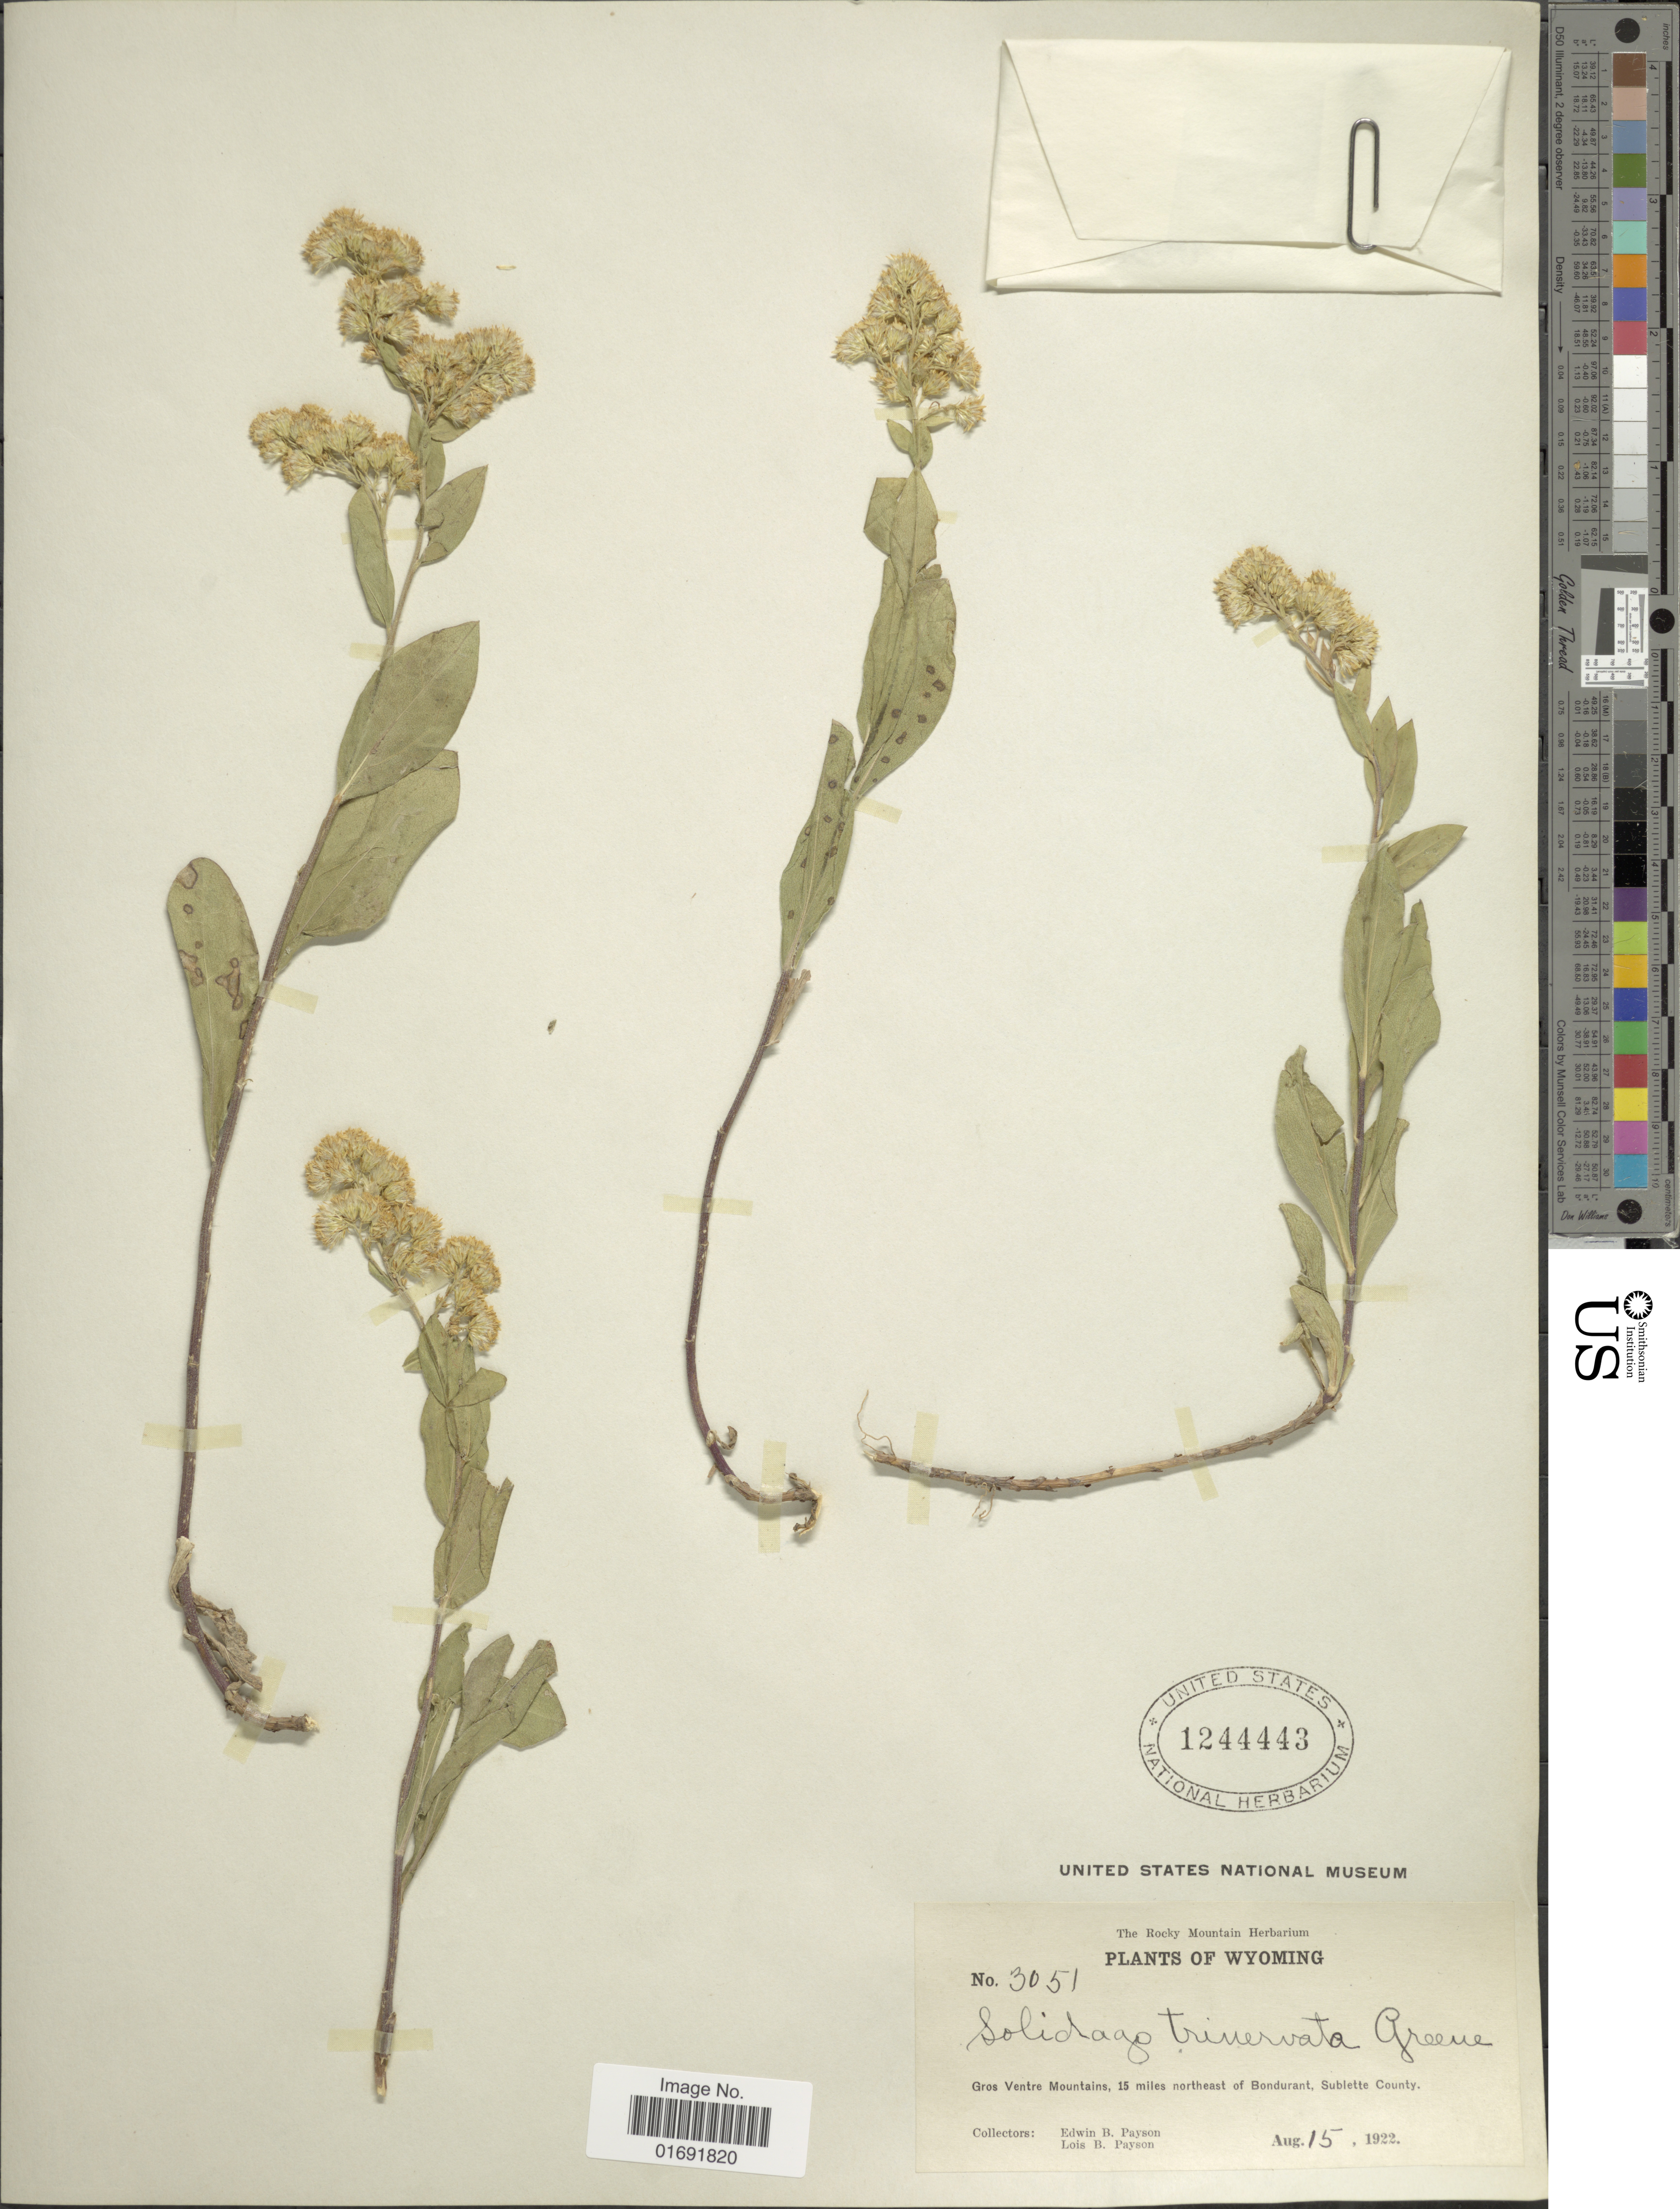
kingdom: Plantae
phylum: Tracheophyta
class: Magnoliopsida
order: Asterales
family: Asteraceae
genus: Solidago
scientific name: Solidago sp.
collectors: E. B. Payson & L. Payson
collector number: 3051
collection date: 1922-08-15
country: United States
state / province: Wyoming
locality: Gros Ventre Mountains, 15 miles northeast of Bondurant, Sublette County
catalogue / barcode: US 1244443